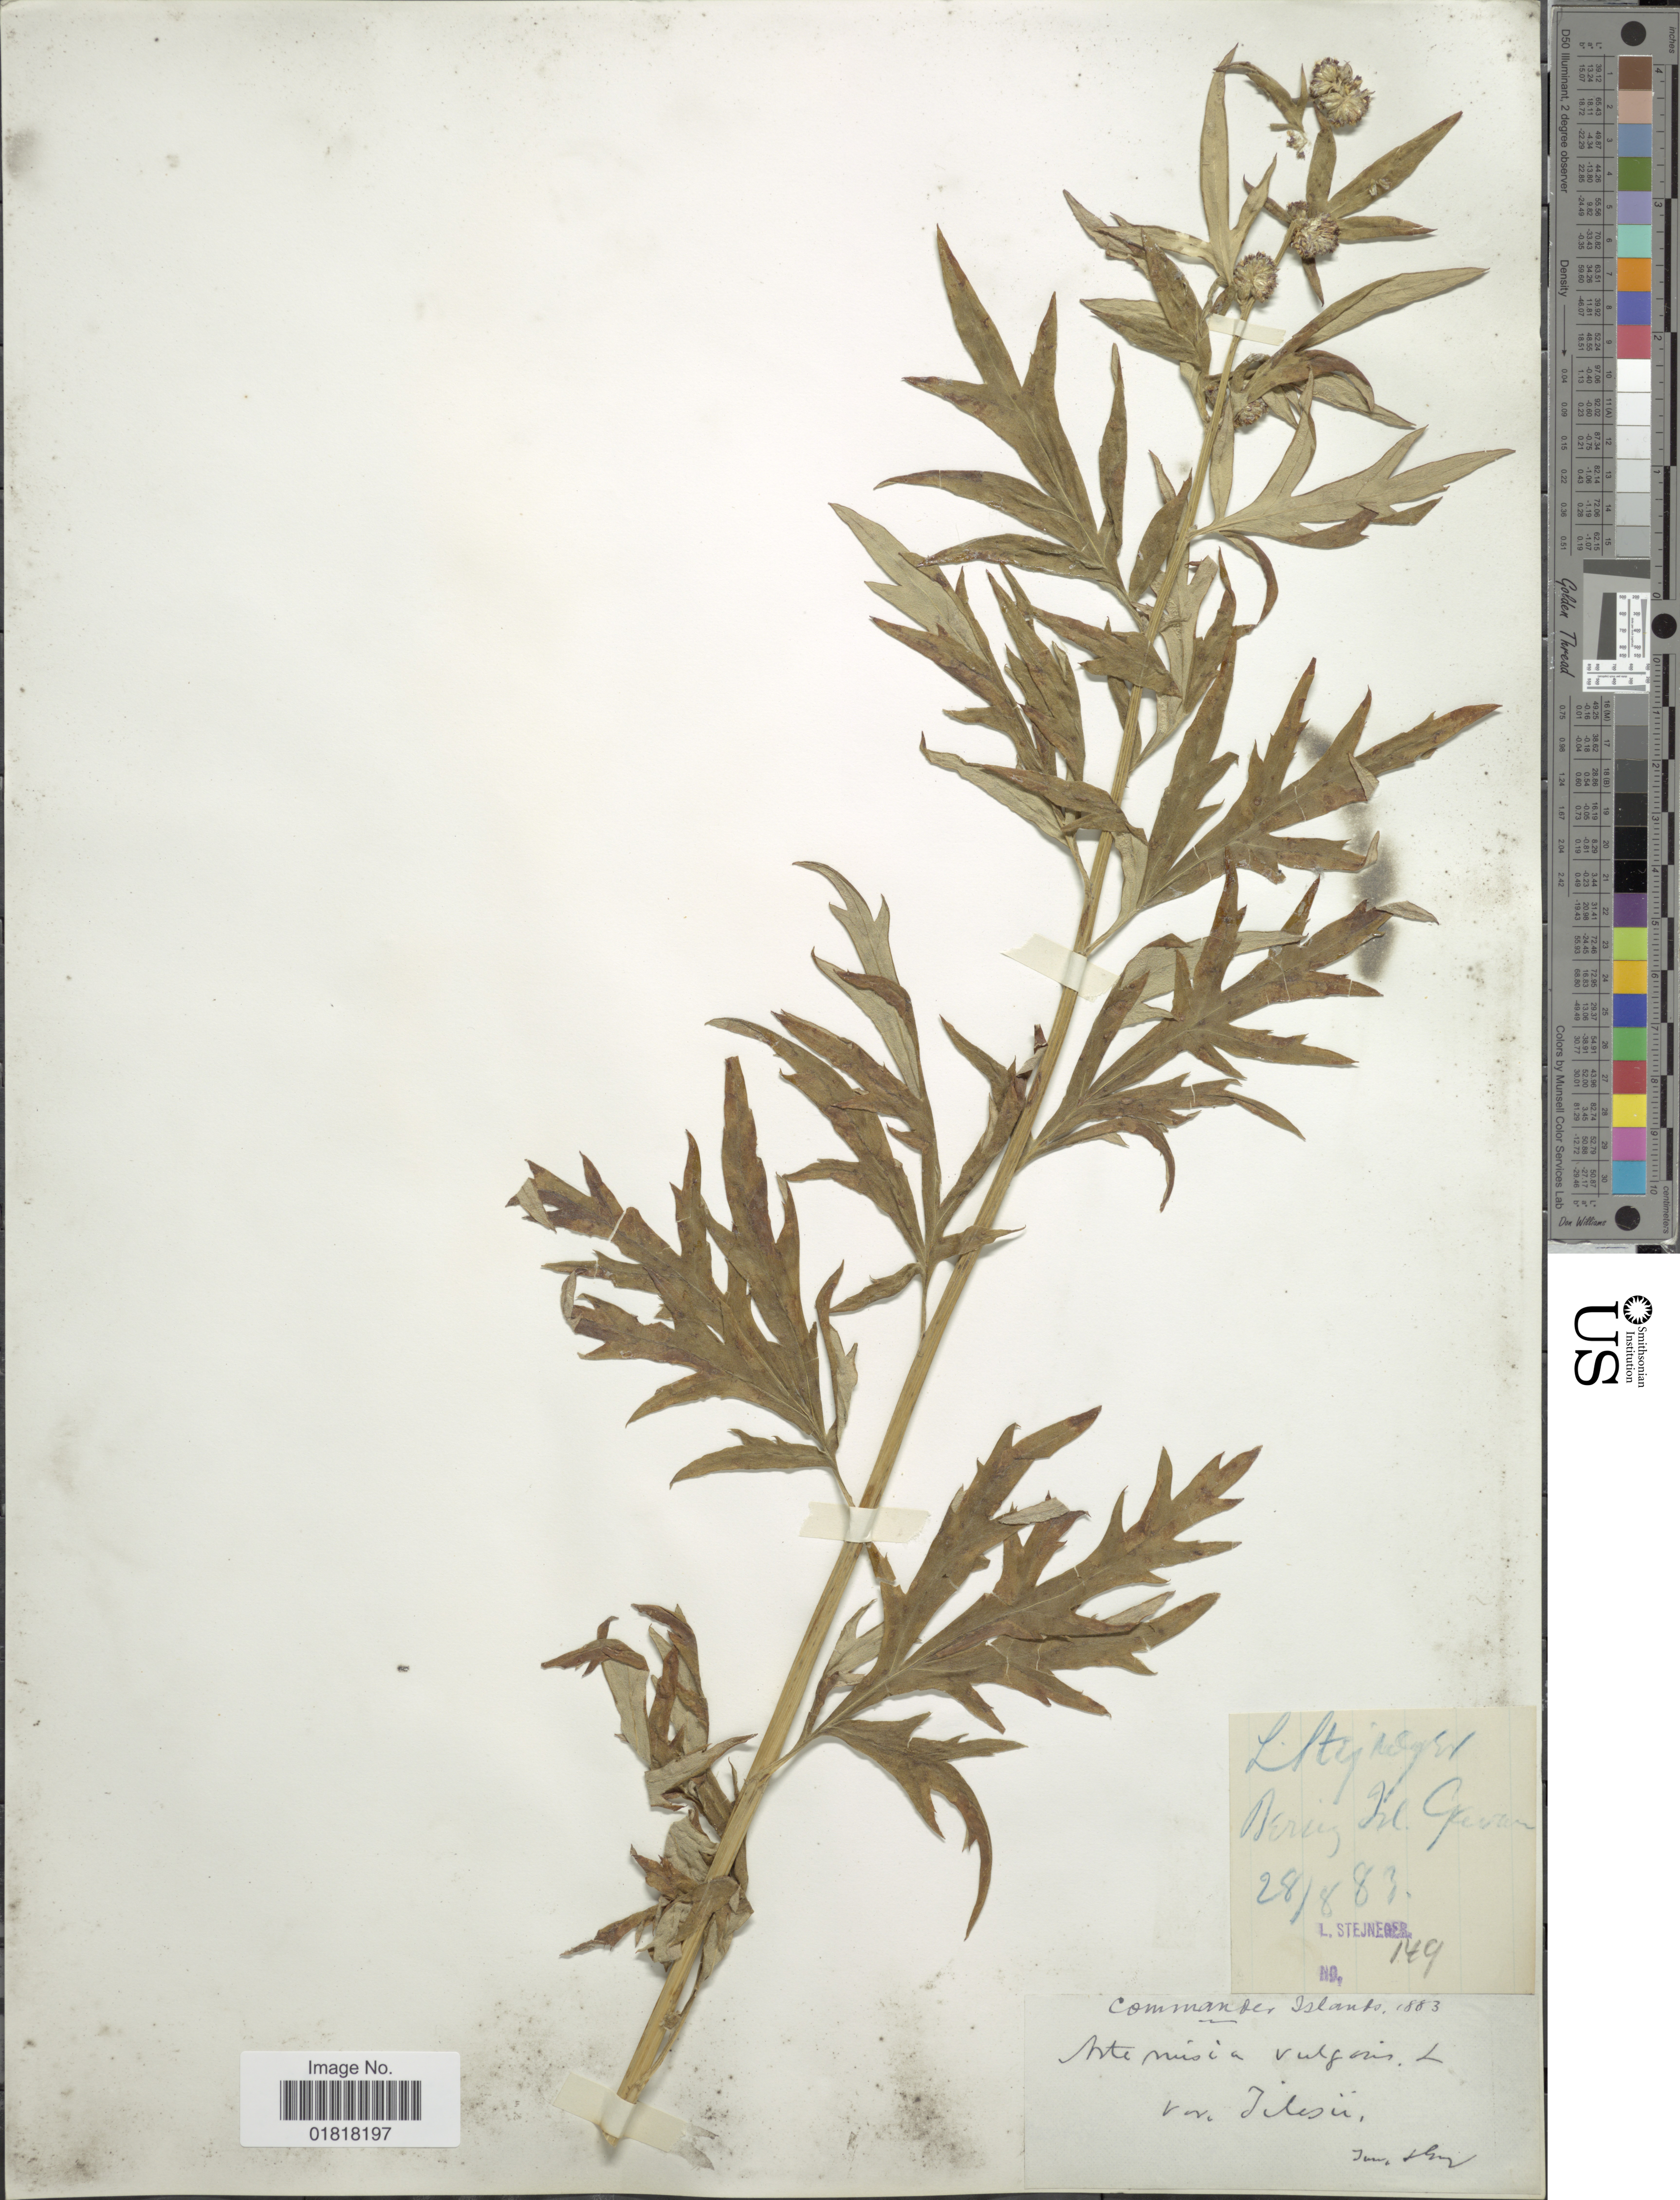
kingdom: Plantae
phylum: Tracheophyta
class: Magnoliopsida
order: Asterales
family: Asteraceae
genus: Artemisia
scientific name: Artemisia vulgaris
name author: L.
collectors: L. Stejneger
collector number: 149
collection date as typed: Transcribed d/m/y: 28/8/83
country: Russian Federation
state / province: Kamchatka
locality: Commander Islands, Bering isl.